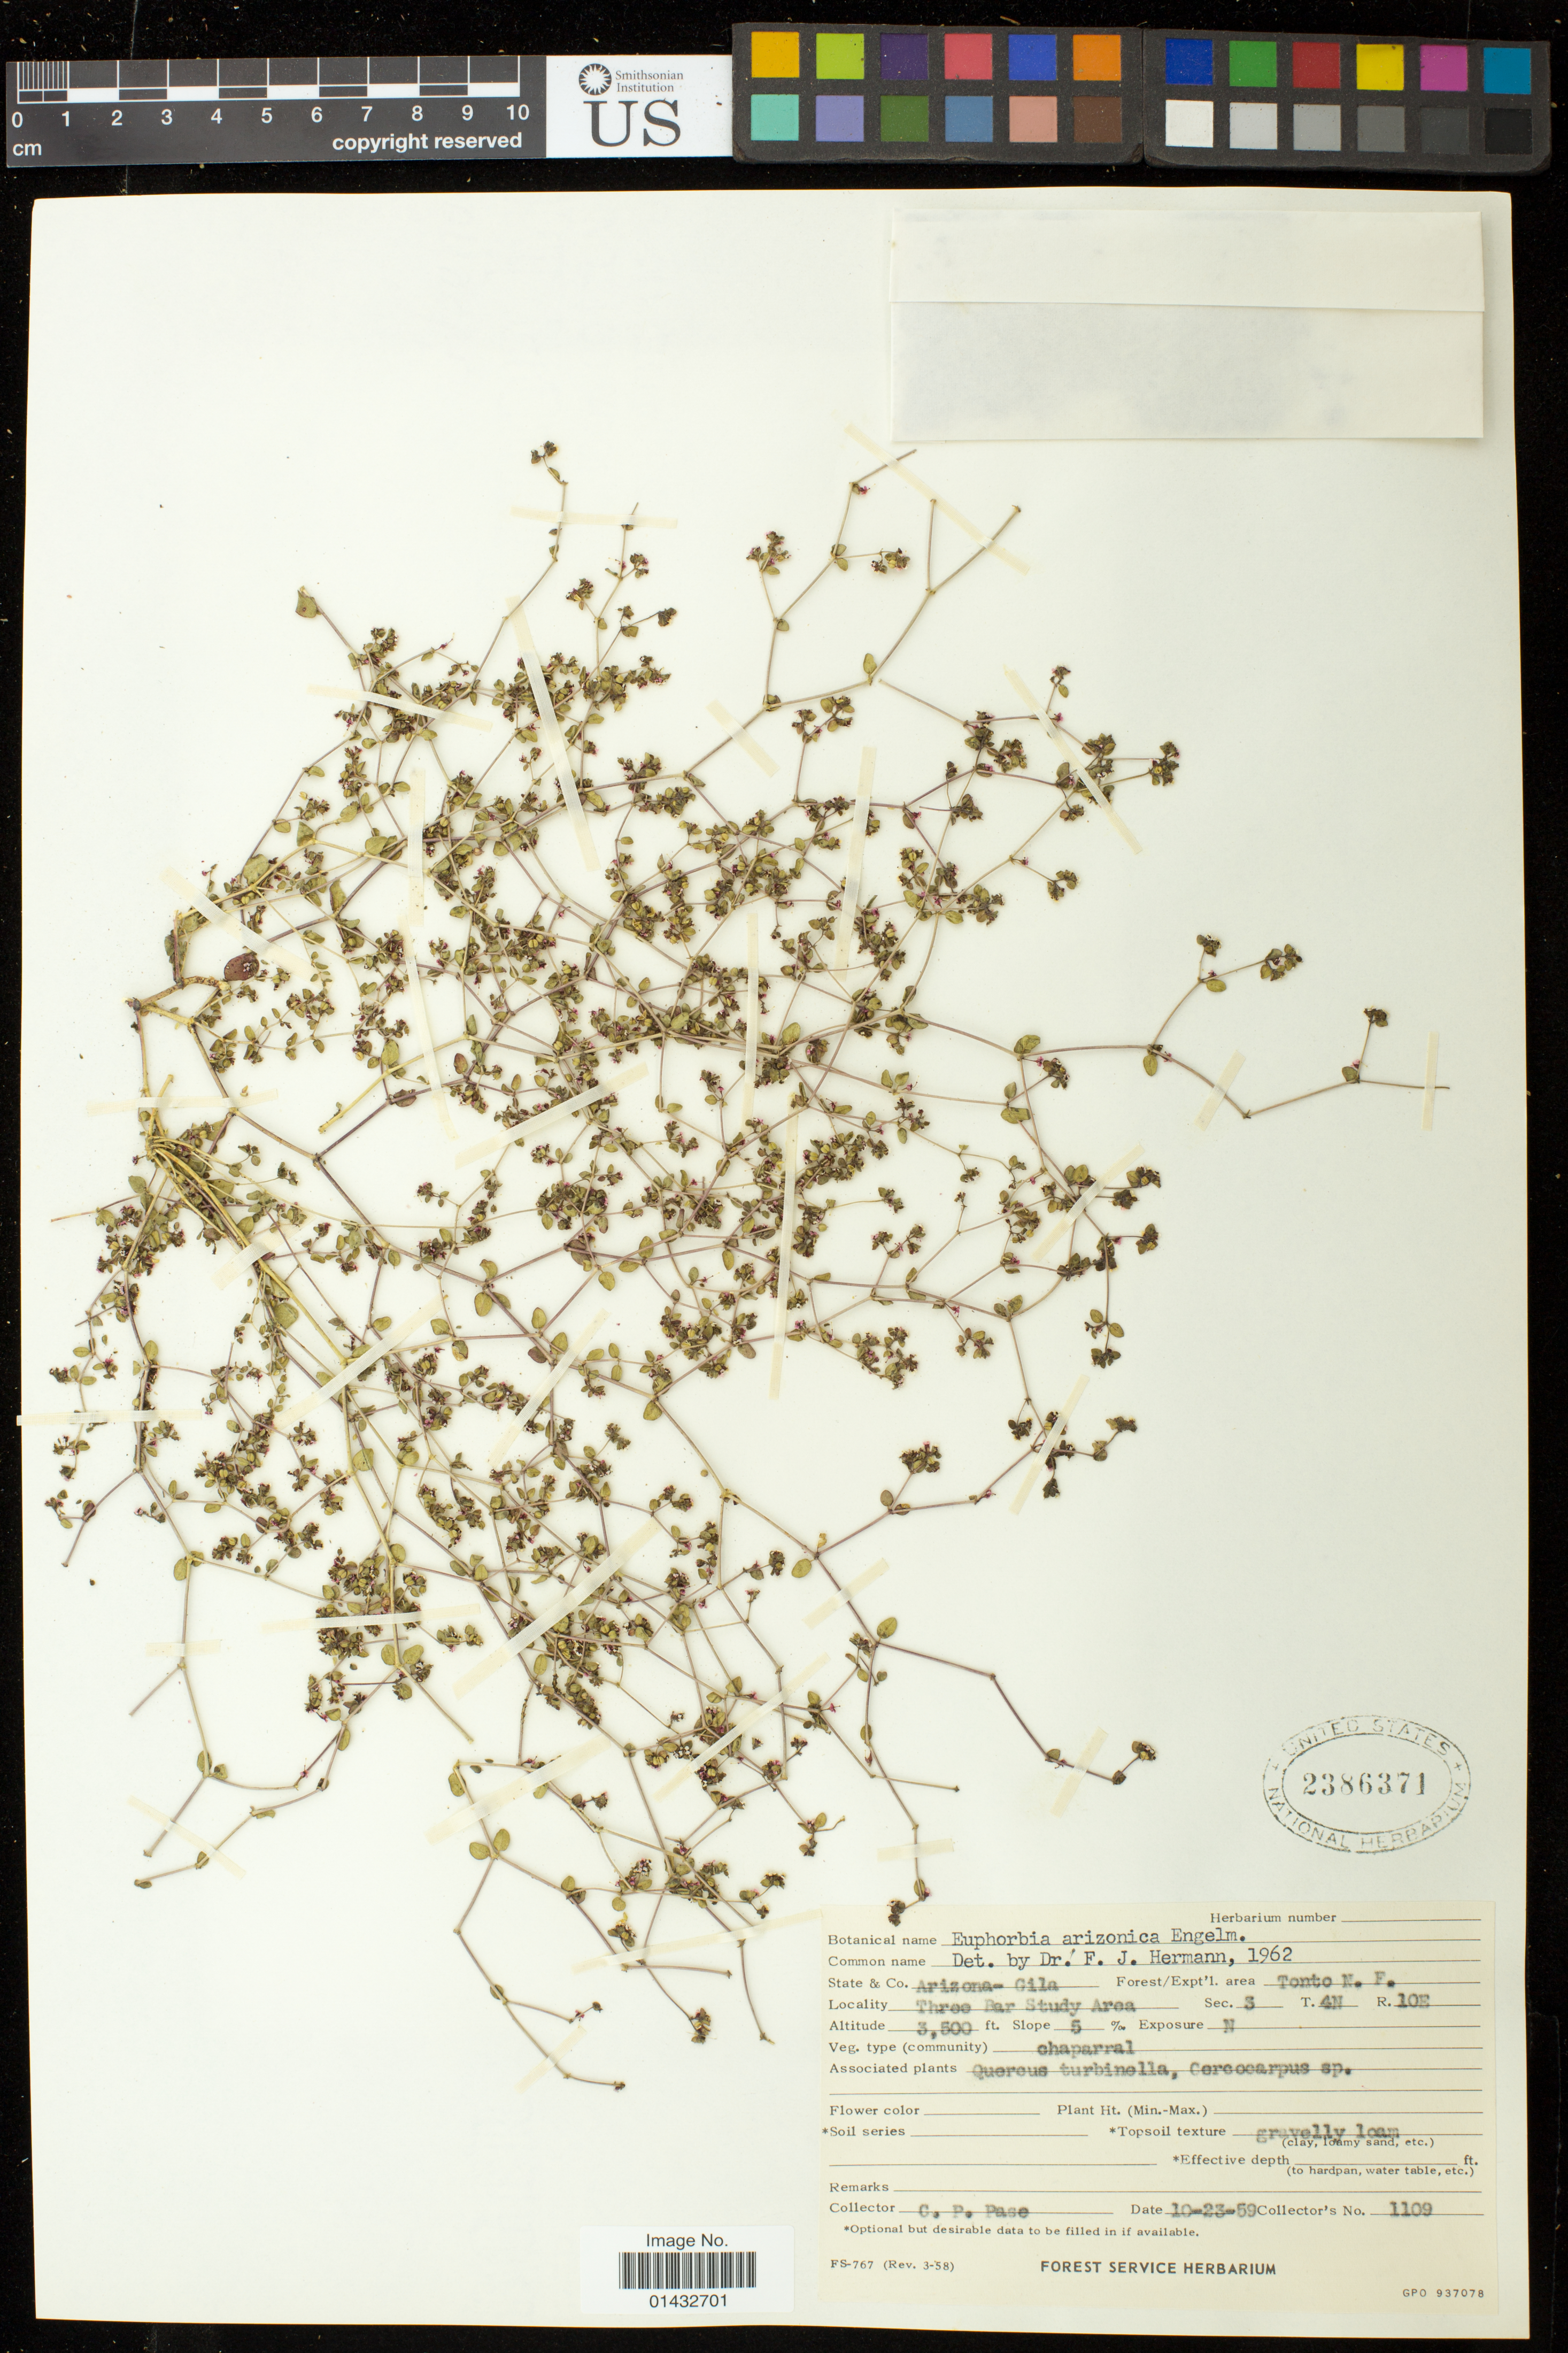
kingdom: Plantae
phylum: Tracheophyta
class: Magnoliopsida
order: Malpighiales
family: Euphorbiaceae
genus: Euphorbia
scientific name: Euphorbia arizonica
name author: Engelm.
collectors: C. P. Pase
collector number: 1109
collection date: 1959-10-23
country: United States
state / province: Arizona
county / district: Gila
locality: Tonto N.F.; Three Par Study Area; Sec.3 T.4N R.10E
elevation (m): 1067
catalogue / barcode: US 2386371